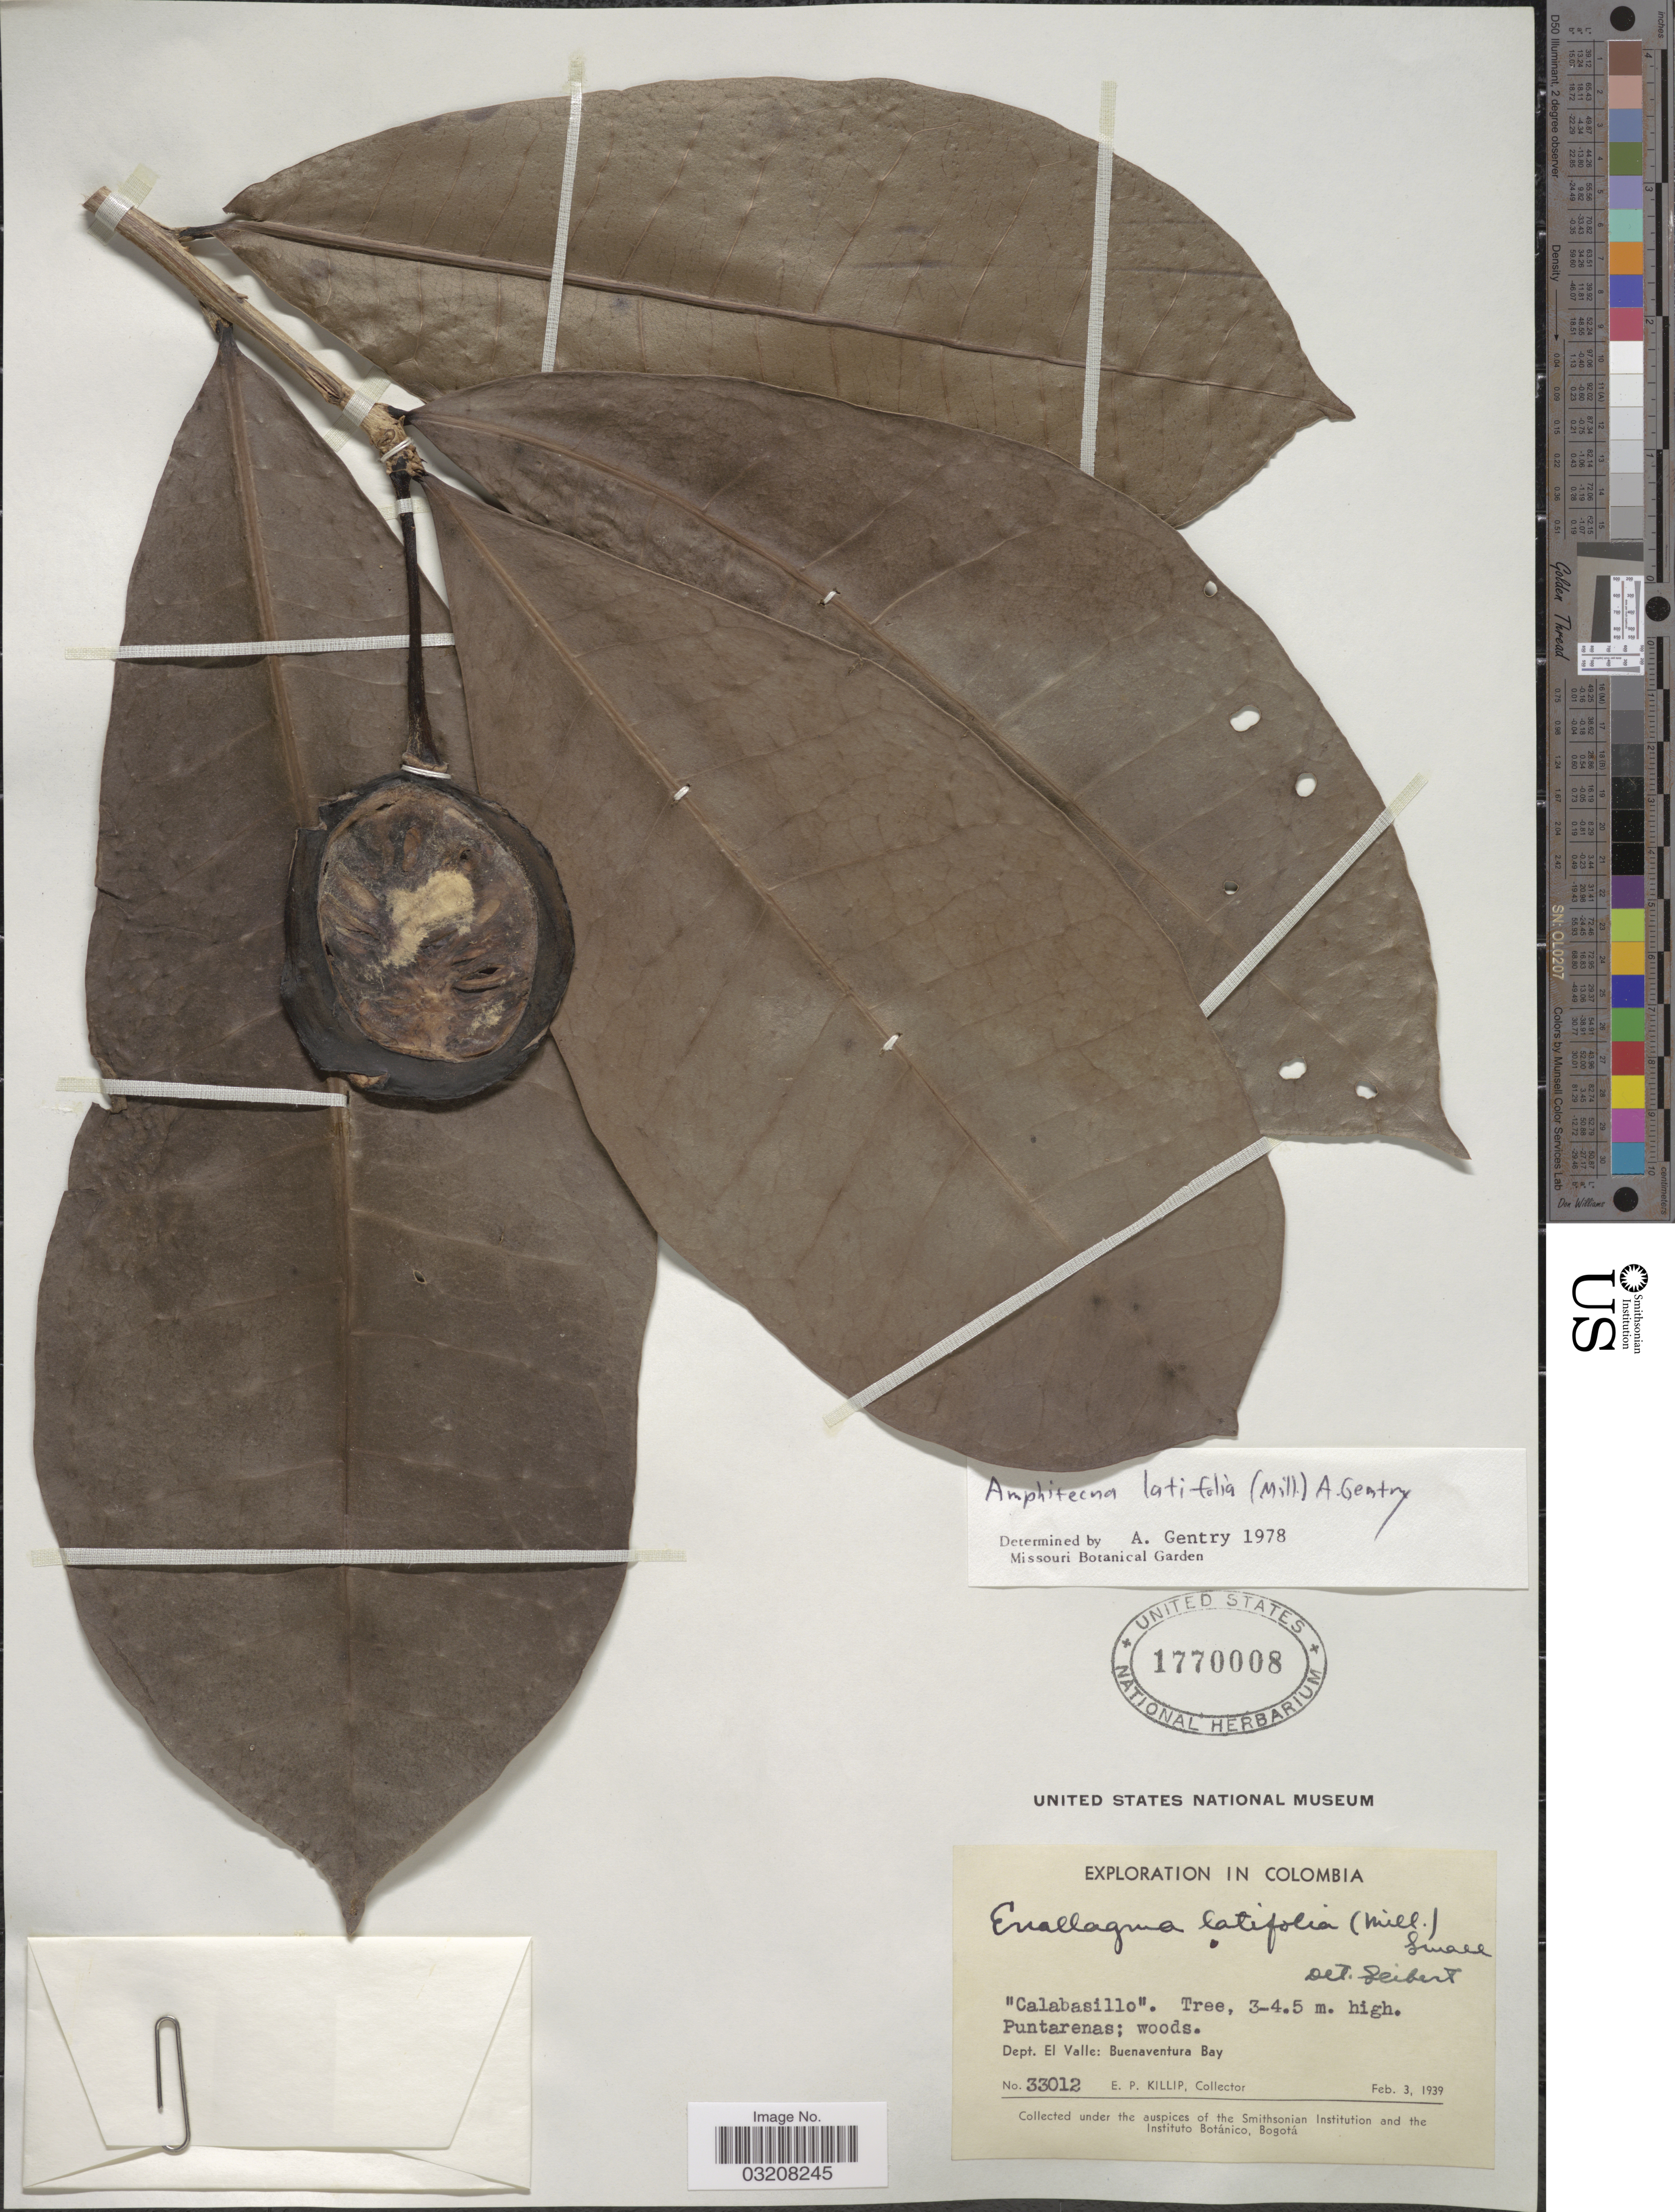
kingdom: Plantae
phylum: Tracheophyta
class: Magnoliopsida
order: Lamiales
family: Bignoniaceae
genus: Amphitecna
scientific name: Amphitecna latifolia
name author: (Mill.) A.H. Gentry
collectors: E. P. Killip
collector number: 33012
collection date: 1939-02-03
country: Colombia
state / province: Valle del Cauca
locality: Puntarenas. Dept. El Valle: Buenaventura Bay.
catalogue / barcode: US 1770008